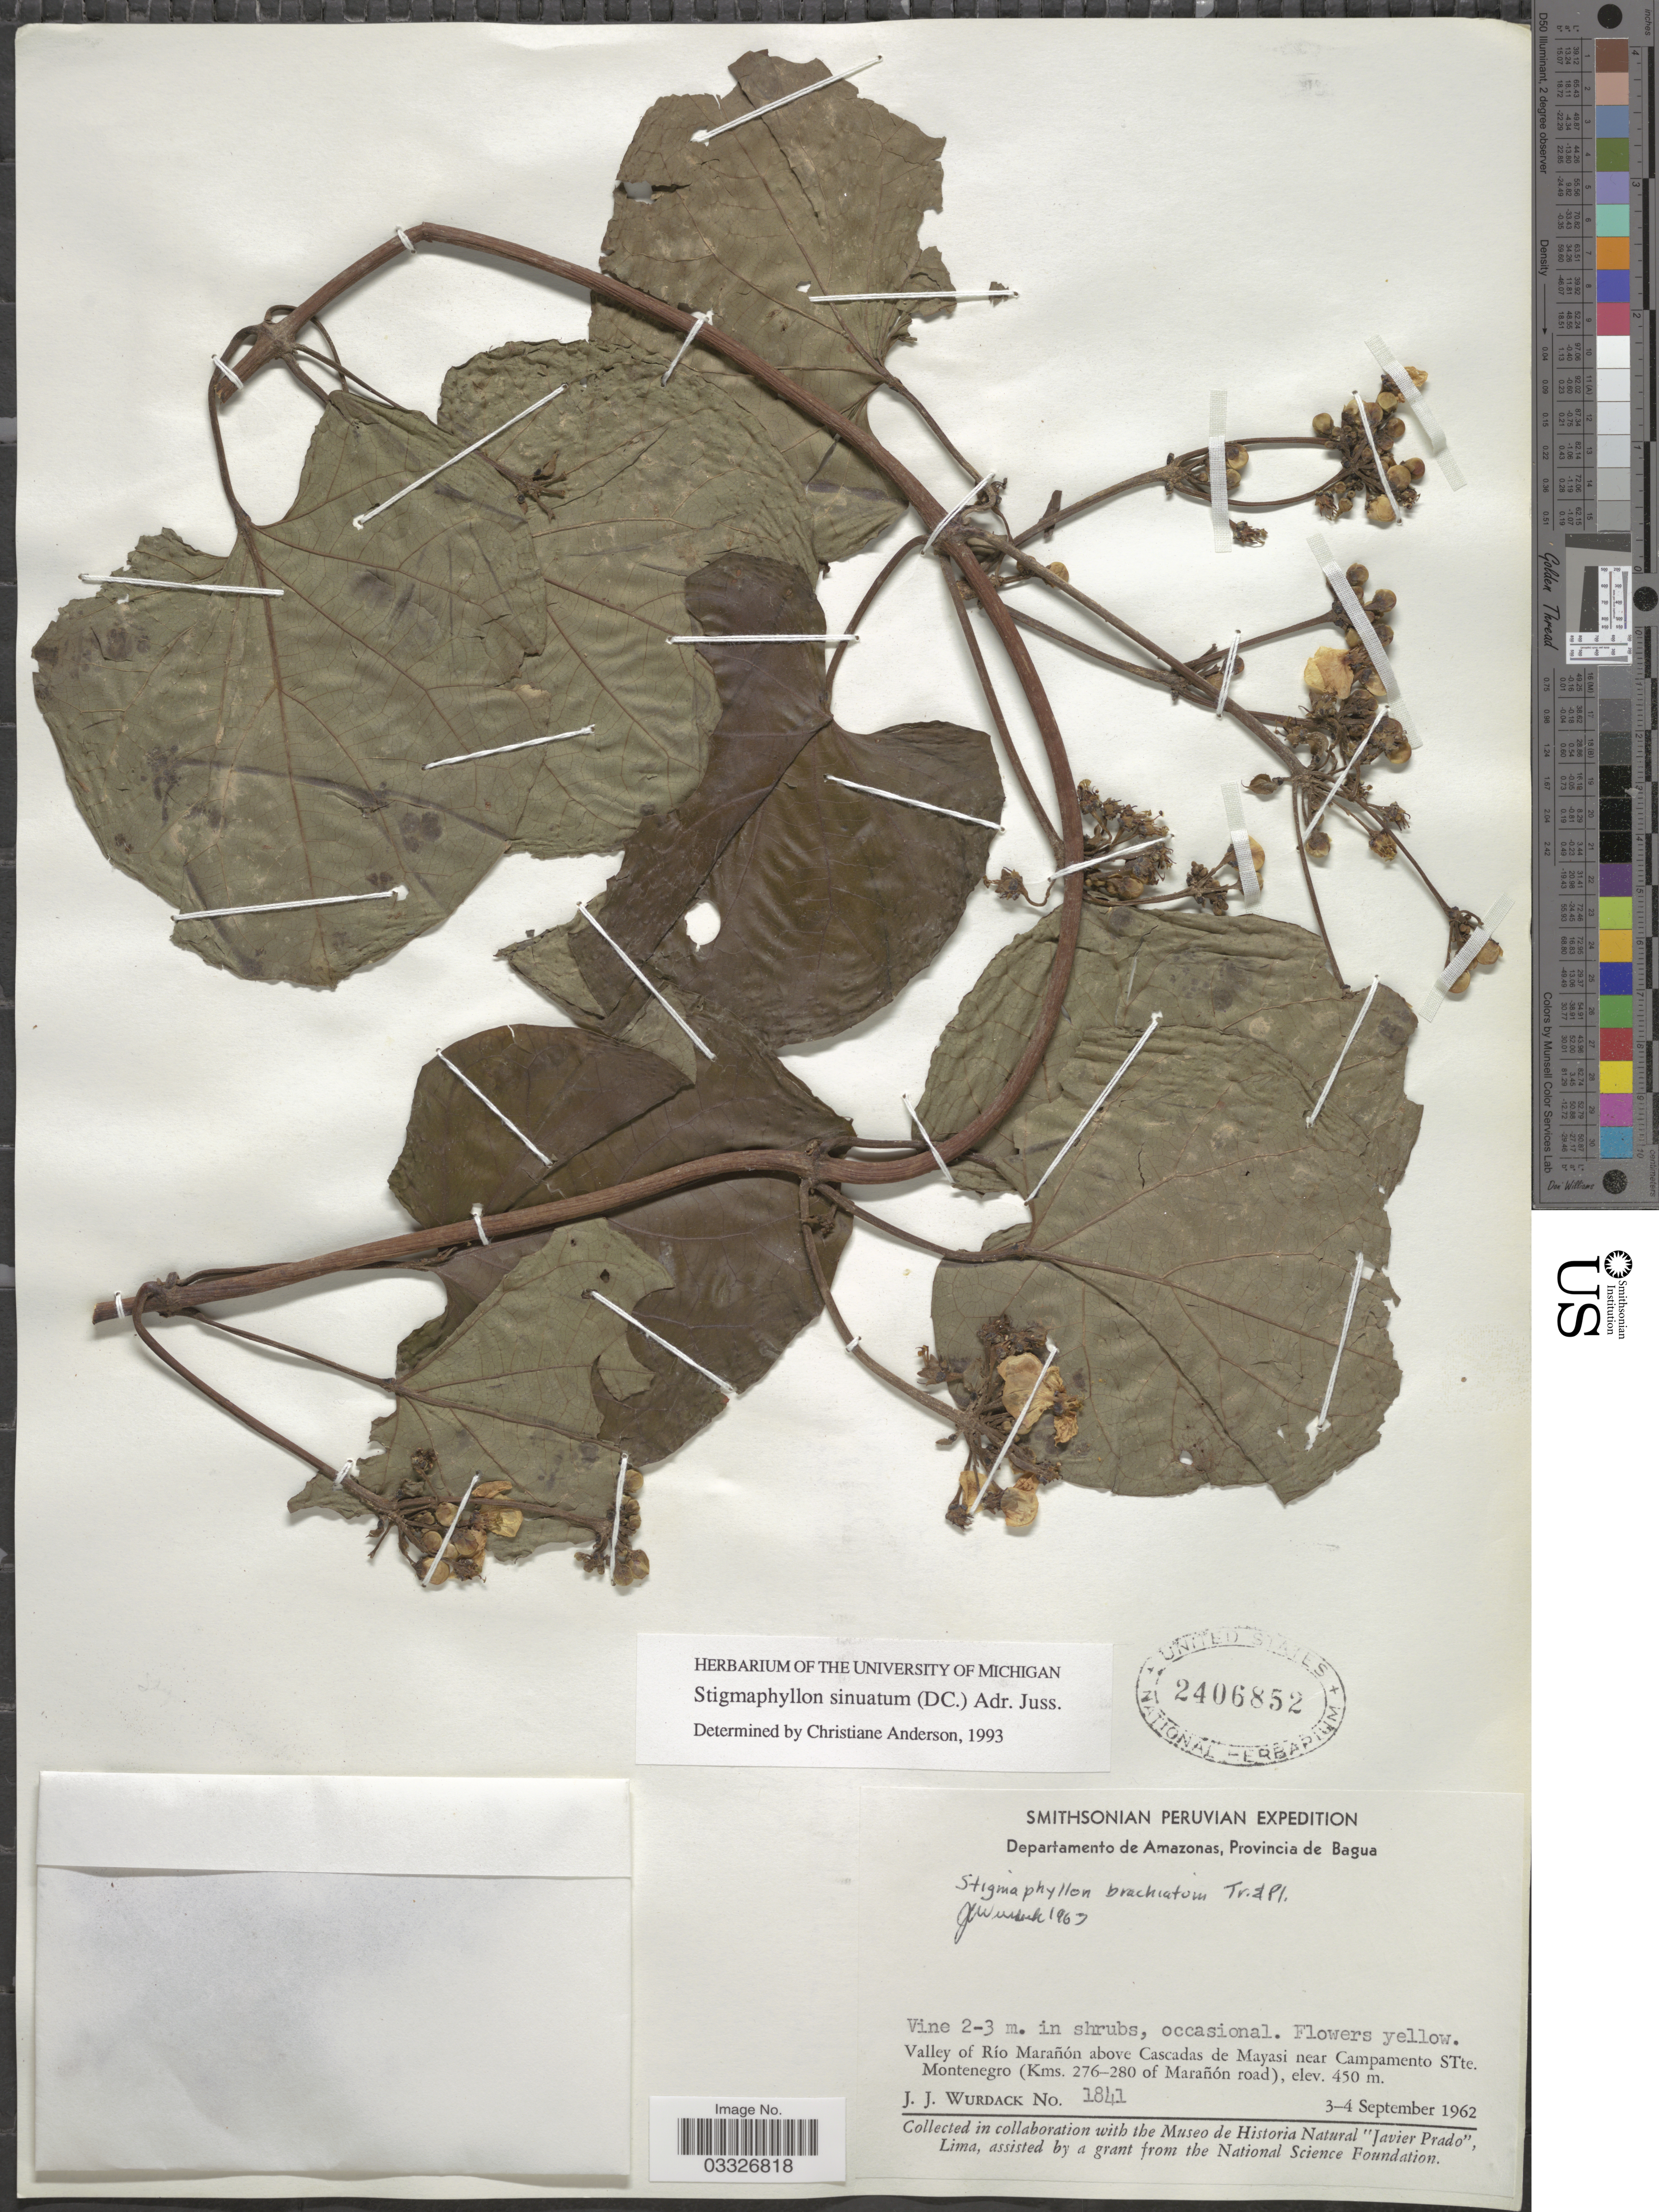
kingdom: Plantae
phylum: Tracheophyta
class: Magnoliopsida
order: Malpighiales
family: Malpighiaceae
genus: Stigmaphyllon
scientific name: Stigmaphyllon sinuatum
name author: (DC.) A. Juss.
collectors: J. J. Wurdack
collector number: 1841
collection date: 1962-09-03/1962-09-04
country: Peru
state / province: Amazonas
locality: Departamento de Amazonas, Provincia de Bagua. Valley of Río Marañón abvoe Cascadas de Mayasi near Campamento STte. Montenegro (Kms. 276-280 of Marañón road).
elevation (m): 450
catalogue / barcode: US 2406852